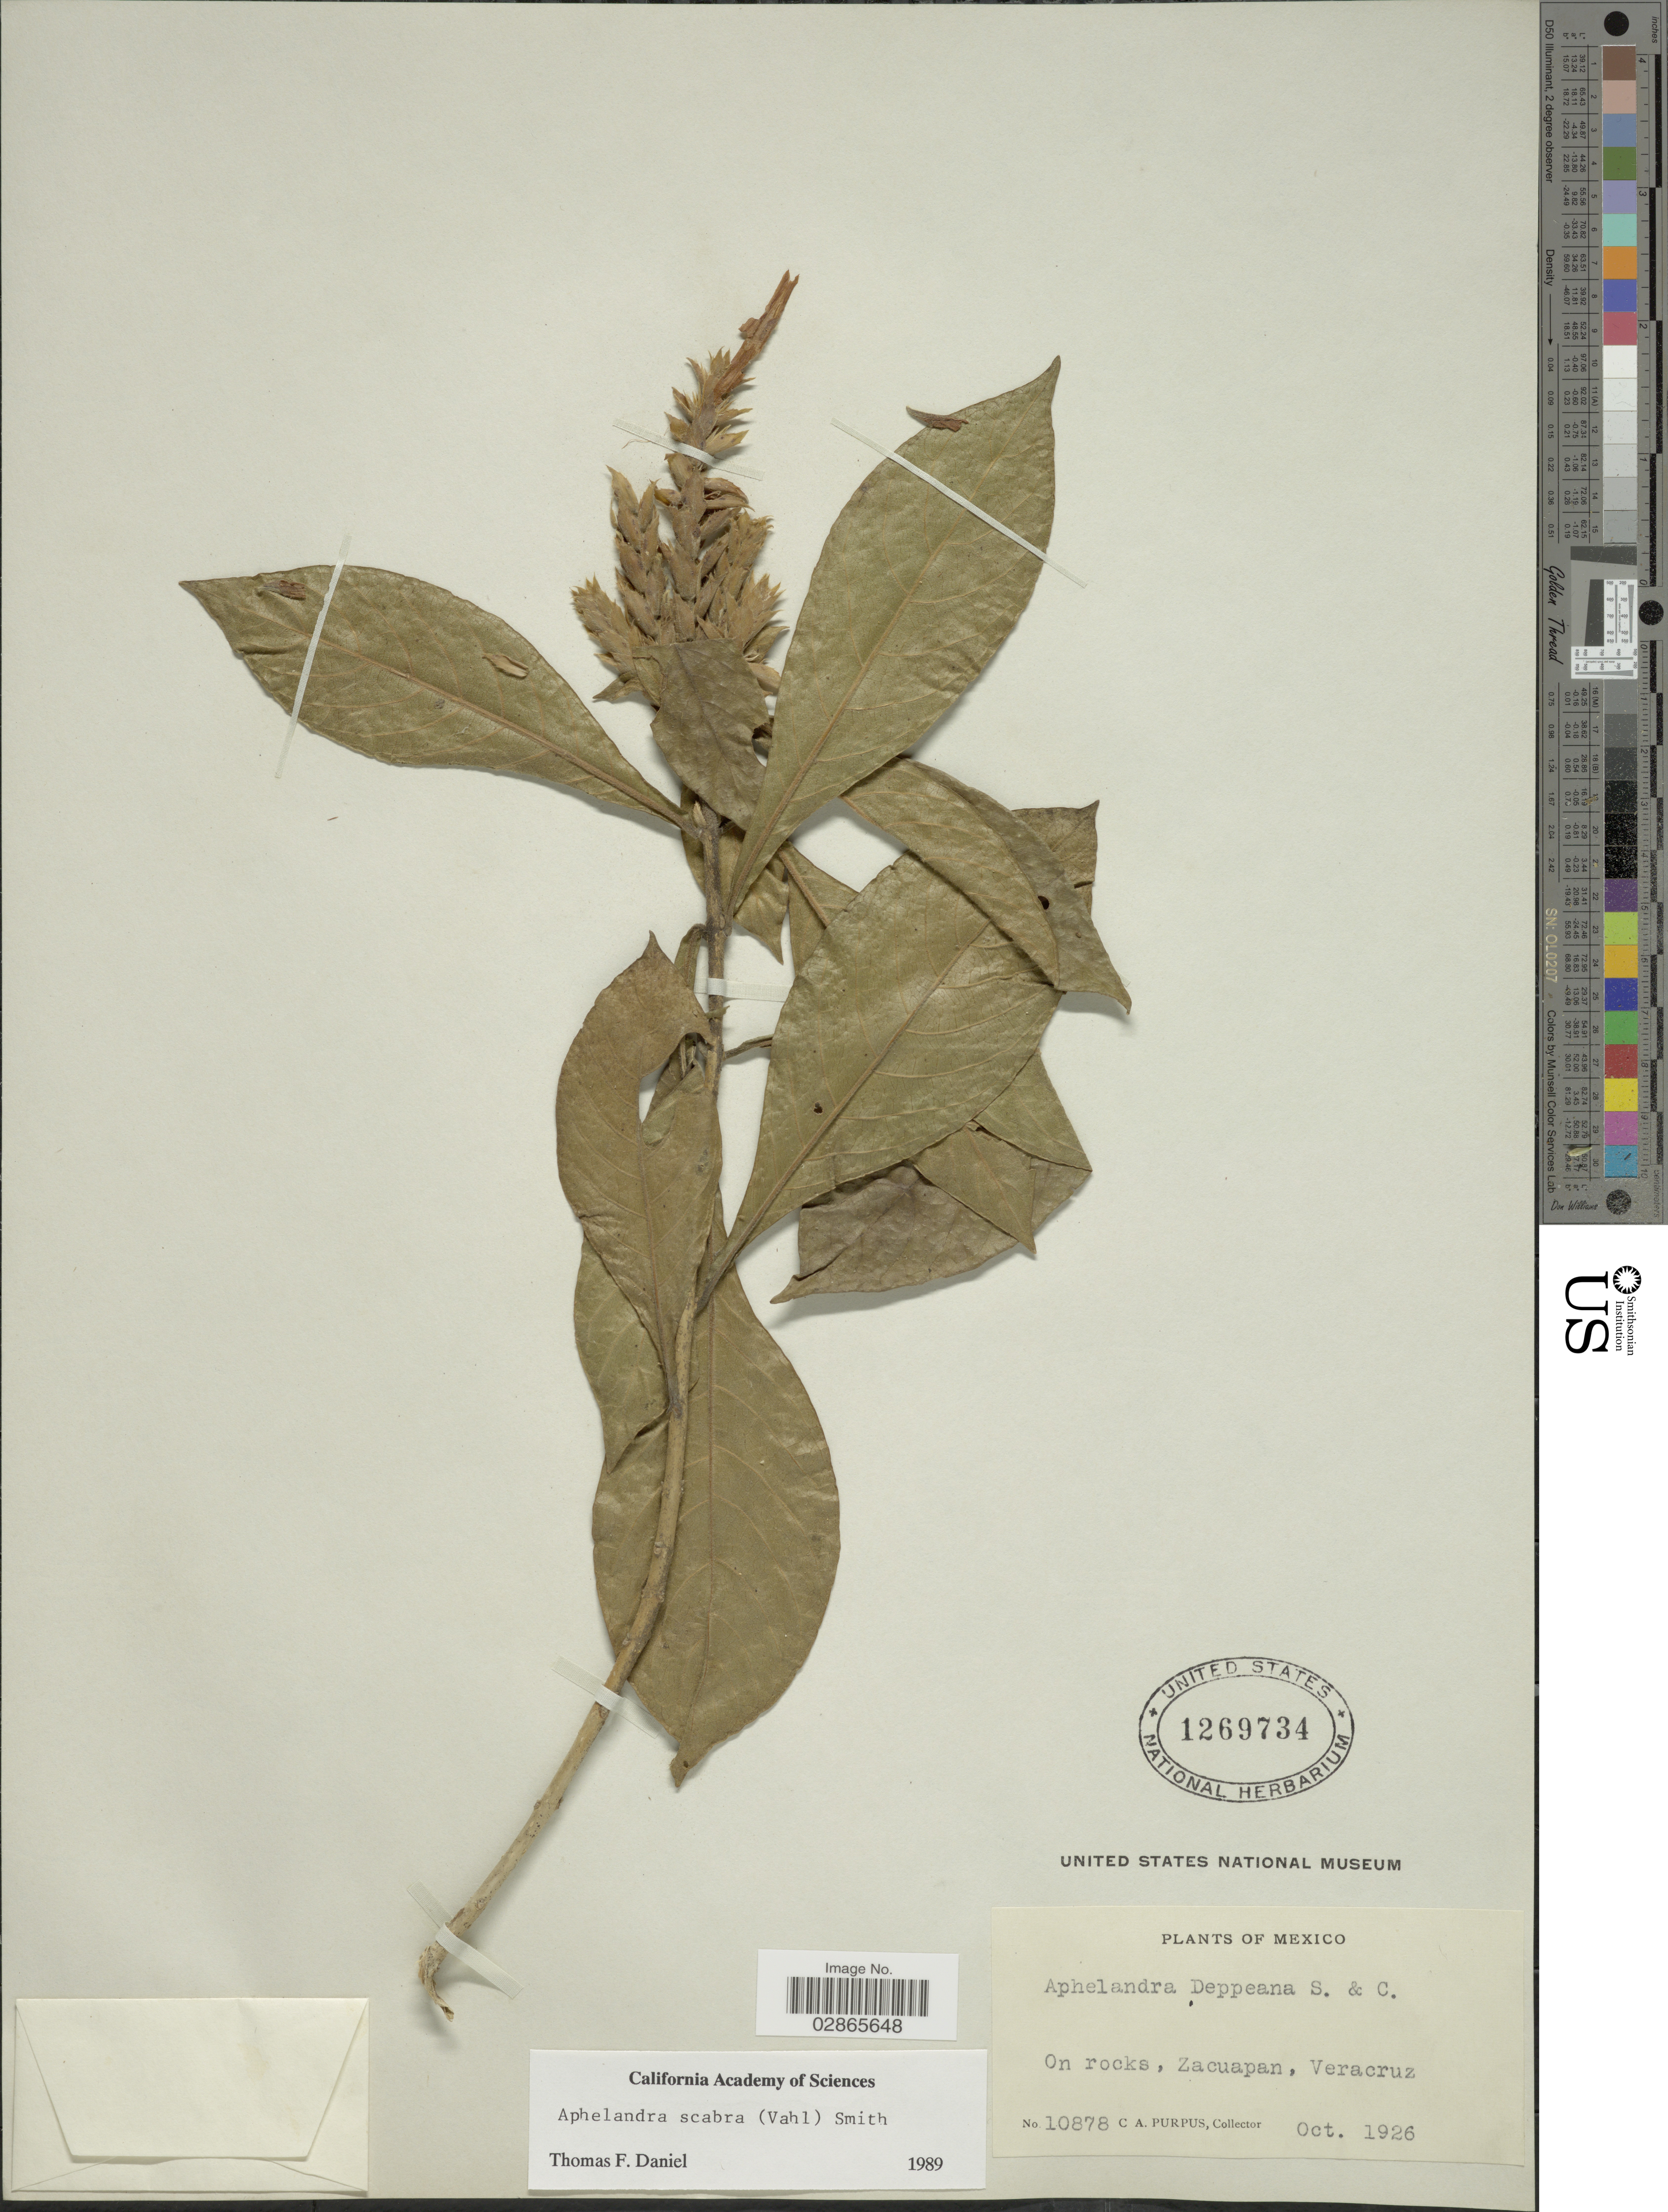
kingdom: Plantae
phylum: Tracheophyta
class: Magnoliopsida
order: Lamiales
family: Acanthaceae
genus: Aphelandra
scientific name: Aphelandra deppeana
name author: Schltdl. & Cham.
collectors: C. A. Purpus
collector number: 10878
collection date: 1926-10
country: Mexico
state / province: Veracruz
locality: Zacuapan, Veracruz.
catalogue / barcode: US 1269734